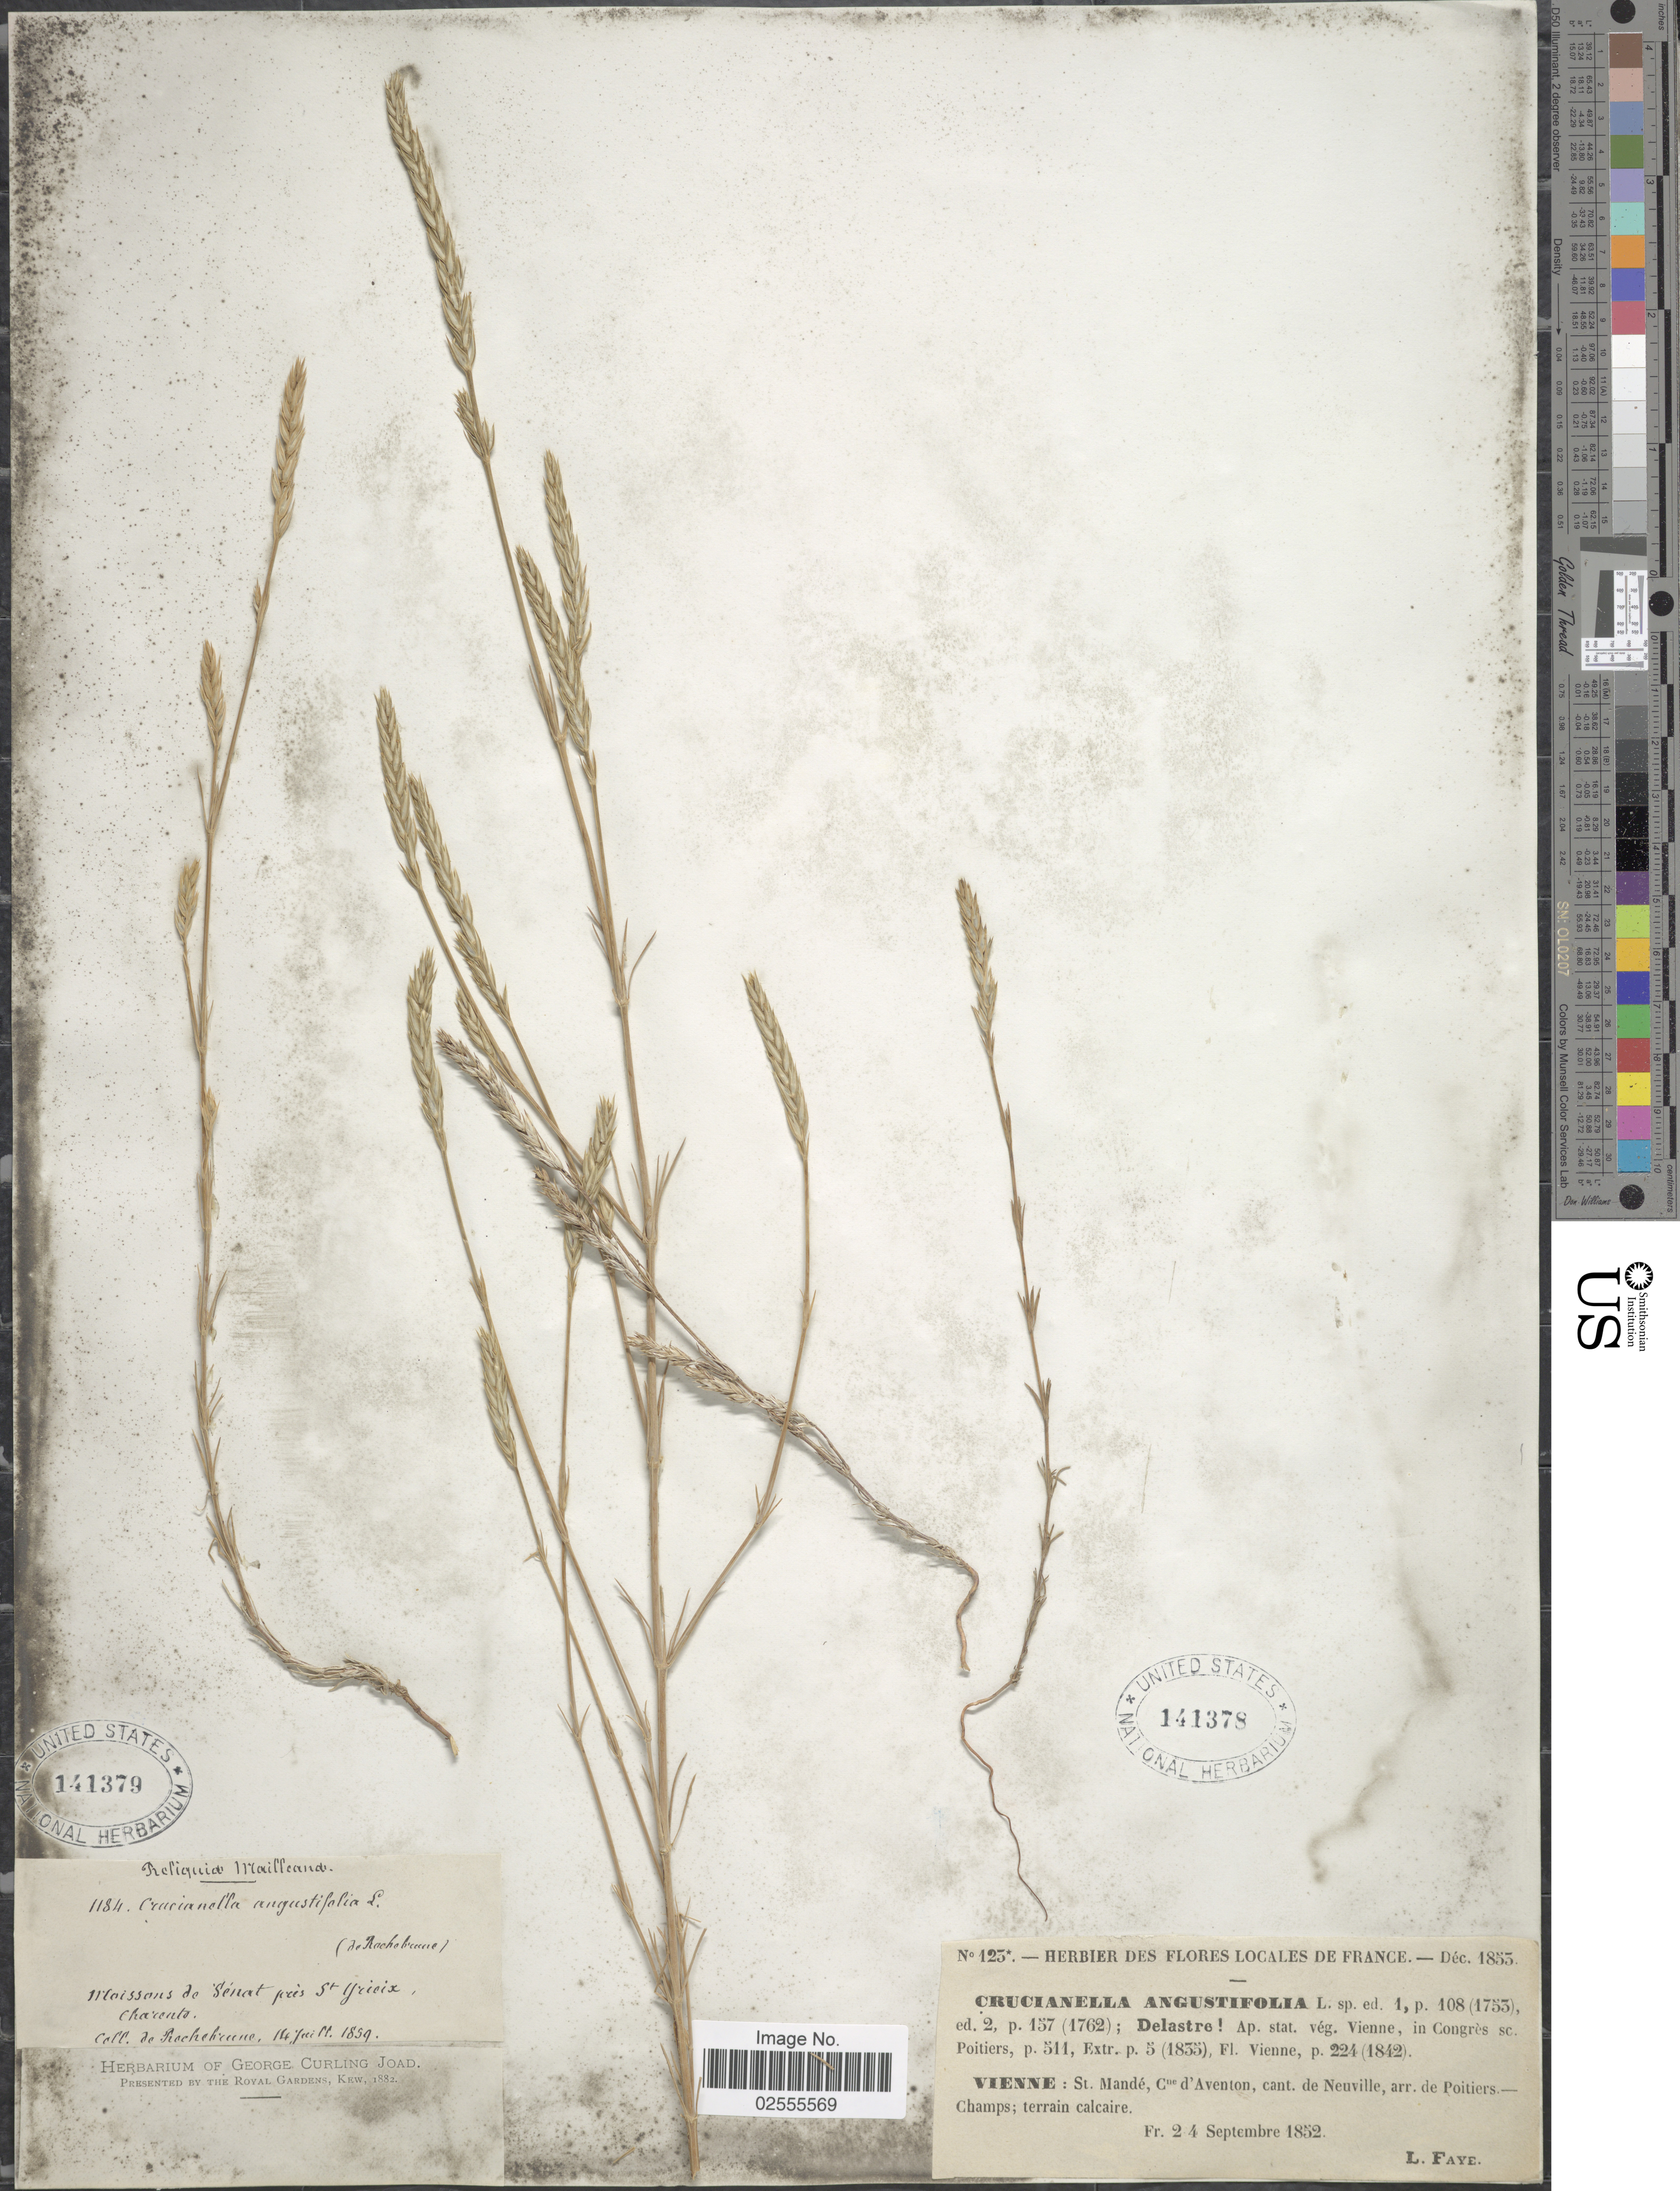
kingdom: Plantae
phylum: Tracheophyta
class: Magnoliopsida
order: Gentianales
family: Rubiaceae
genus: Crucianella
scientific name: Crucianella angustifolia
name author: L.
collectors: L. Faye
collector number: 125*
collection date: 1852-09-02/1852-09-04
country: France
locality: Vienne: St. Mande, C the d'Aventon, cant. de Neuville, arr. de Poitiers-Champs.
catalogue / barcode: US 141378